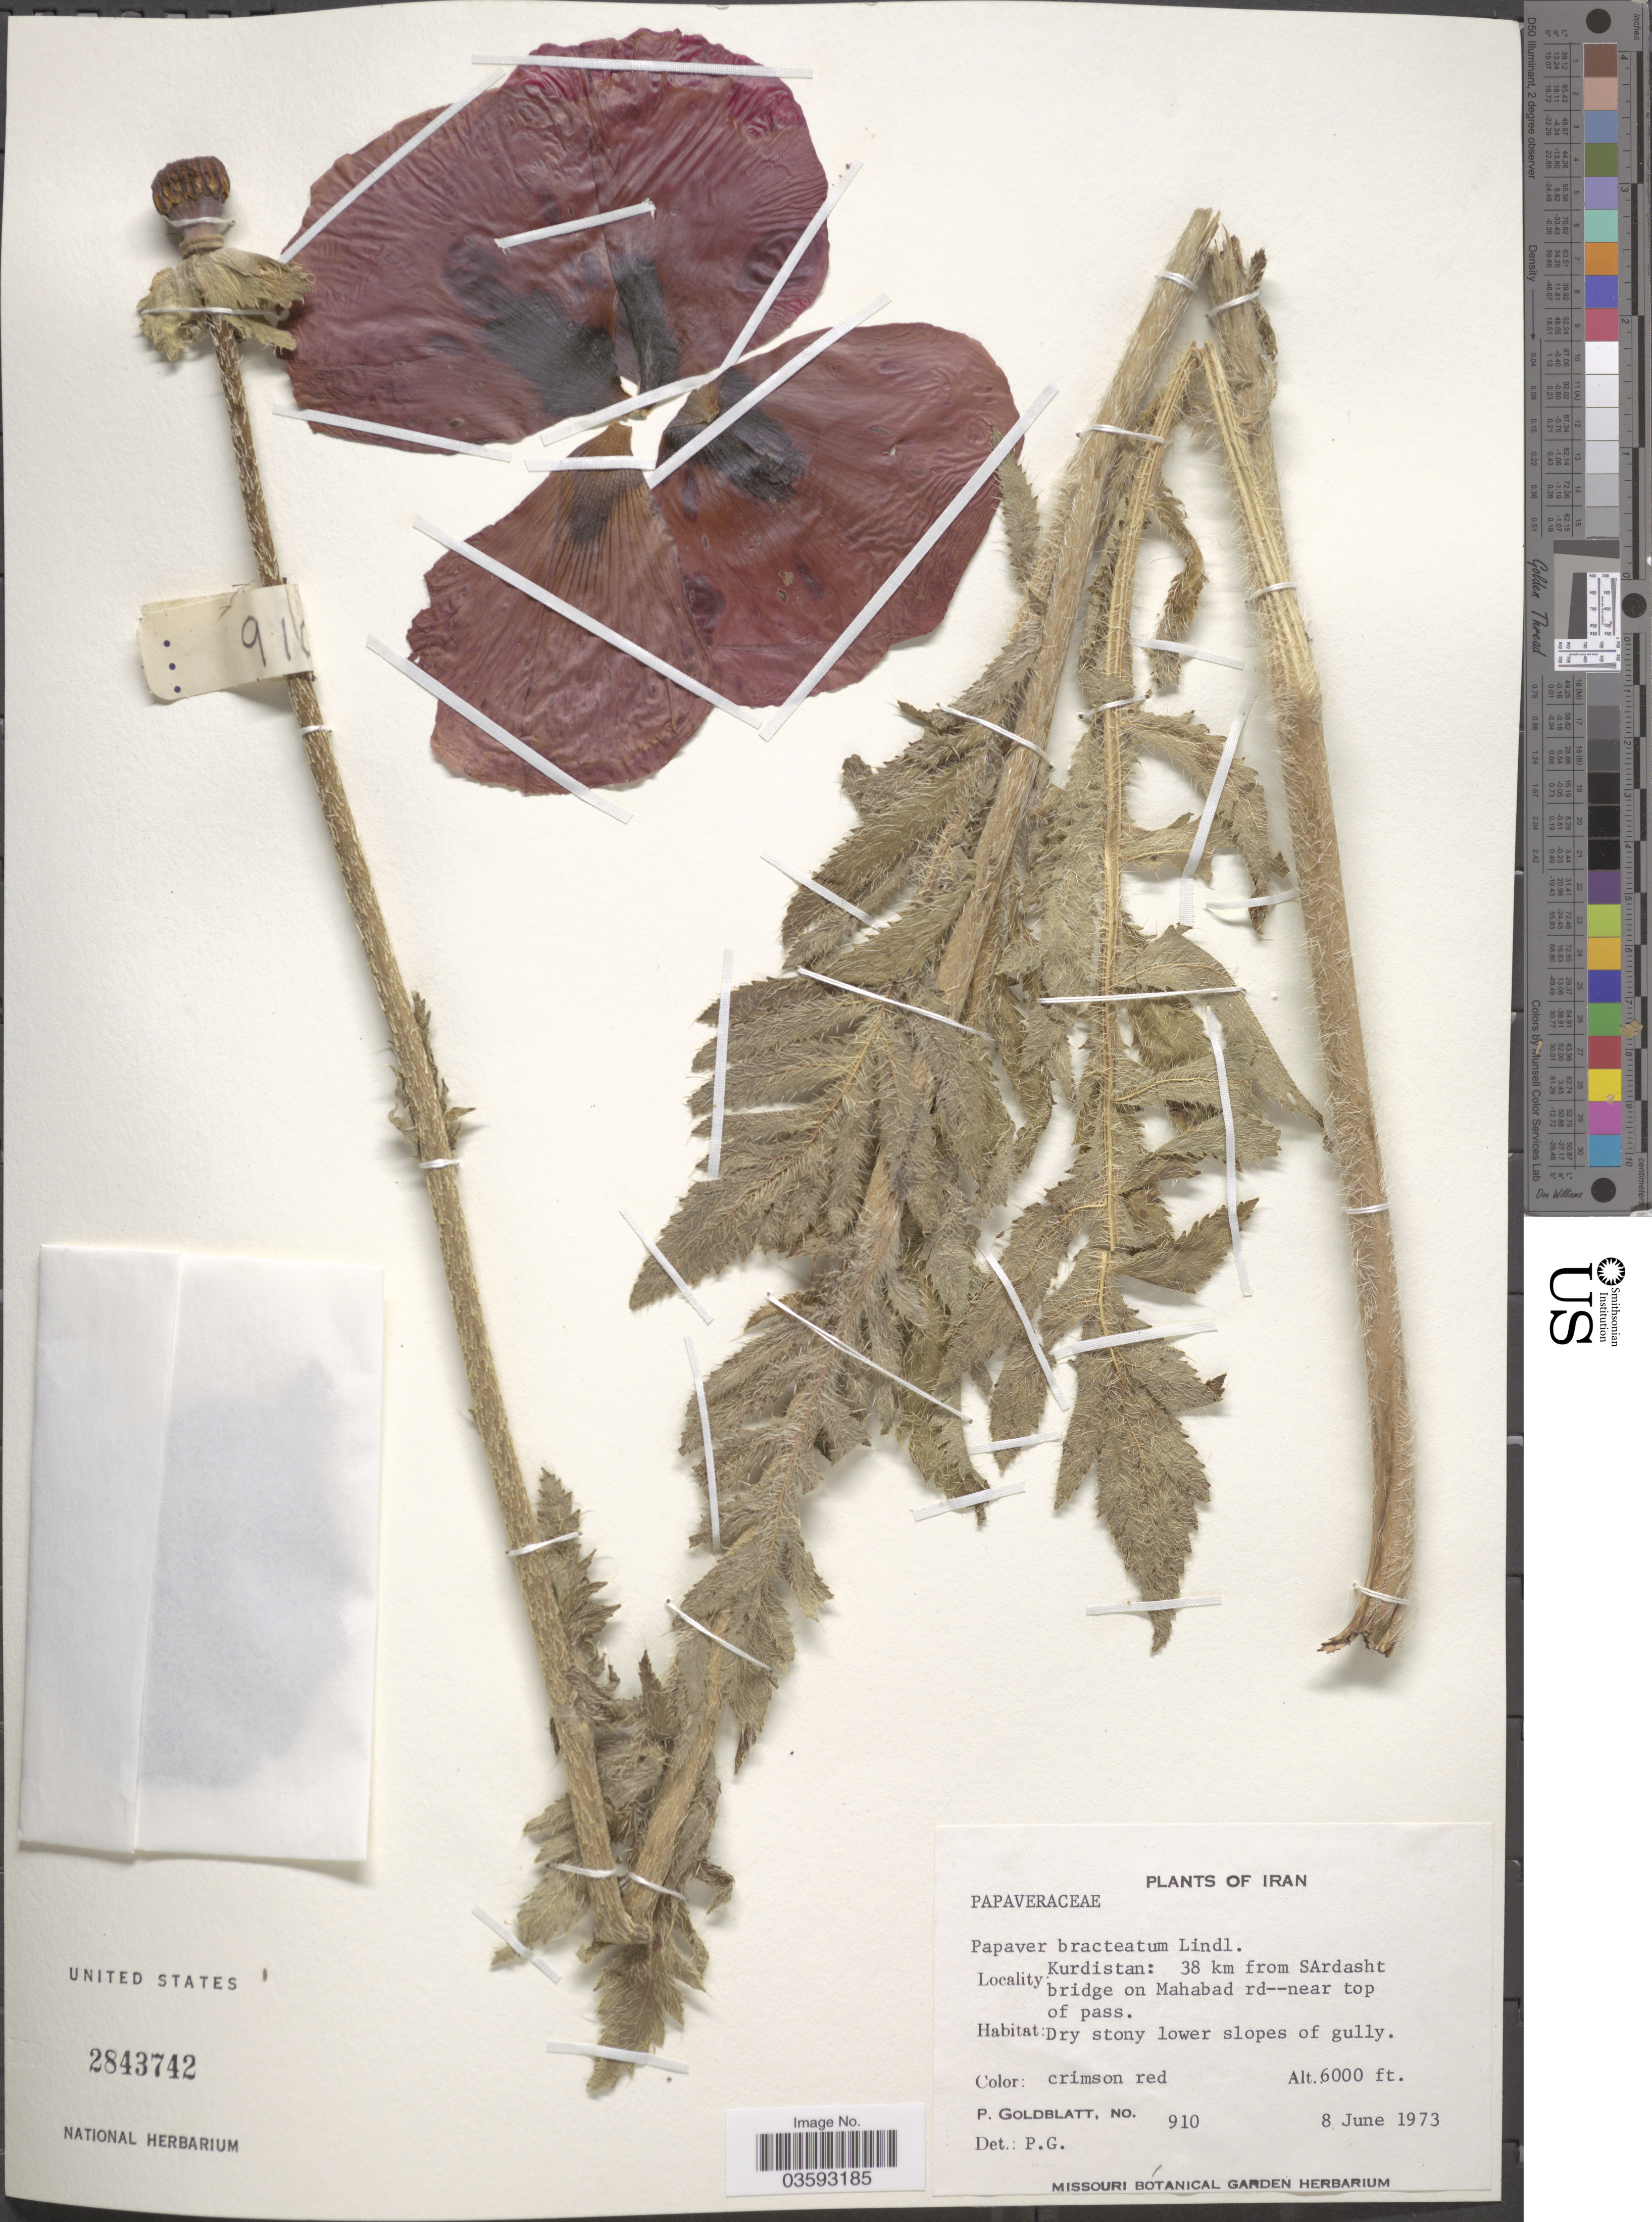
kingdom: Plantae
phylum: Tracheophyta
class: Magnoliopsida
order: Ranunculales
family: Papaveraceae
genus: Papaver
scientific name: Papaver bracteatum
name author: Lindl.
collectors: P. Goldblatt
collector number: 910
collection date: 1973-06-08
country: Iran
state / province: Kurdistan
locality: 38 km from SArdasht bridge on Mahabad rd--near top of pass.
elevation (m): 1829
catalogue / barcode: US 2843742